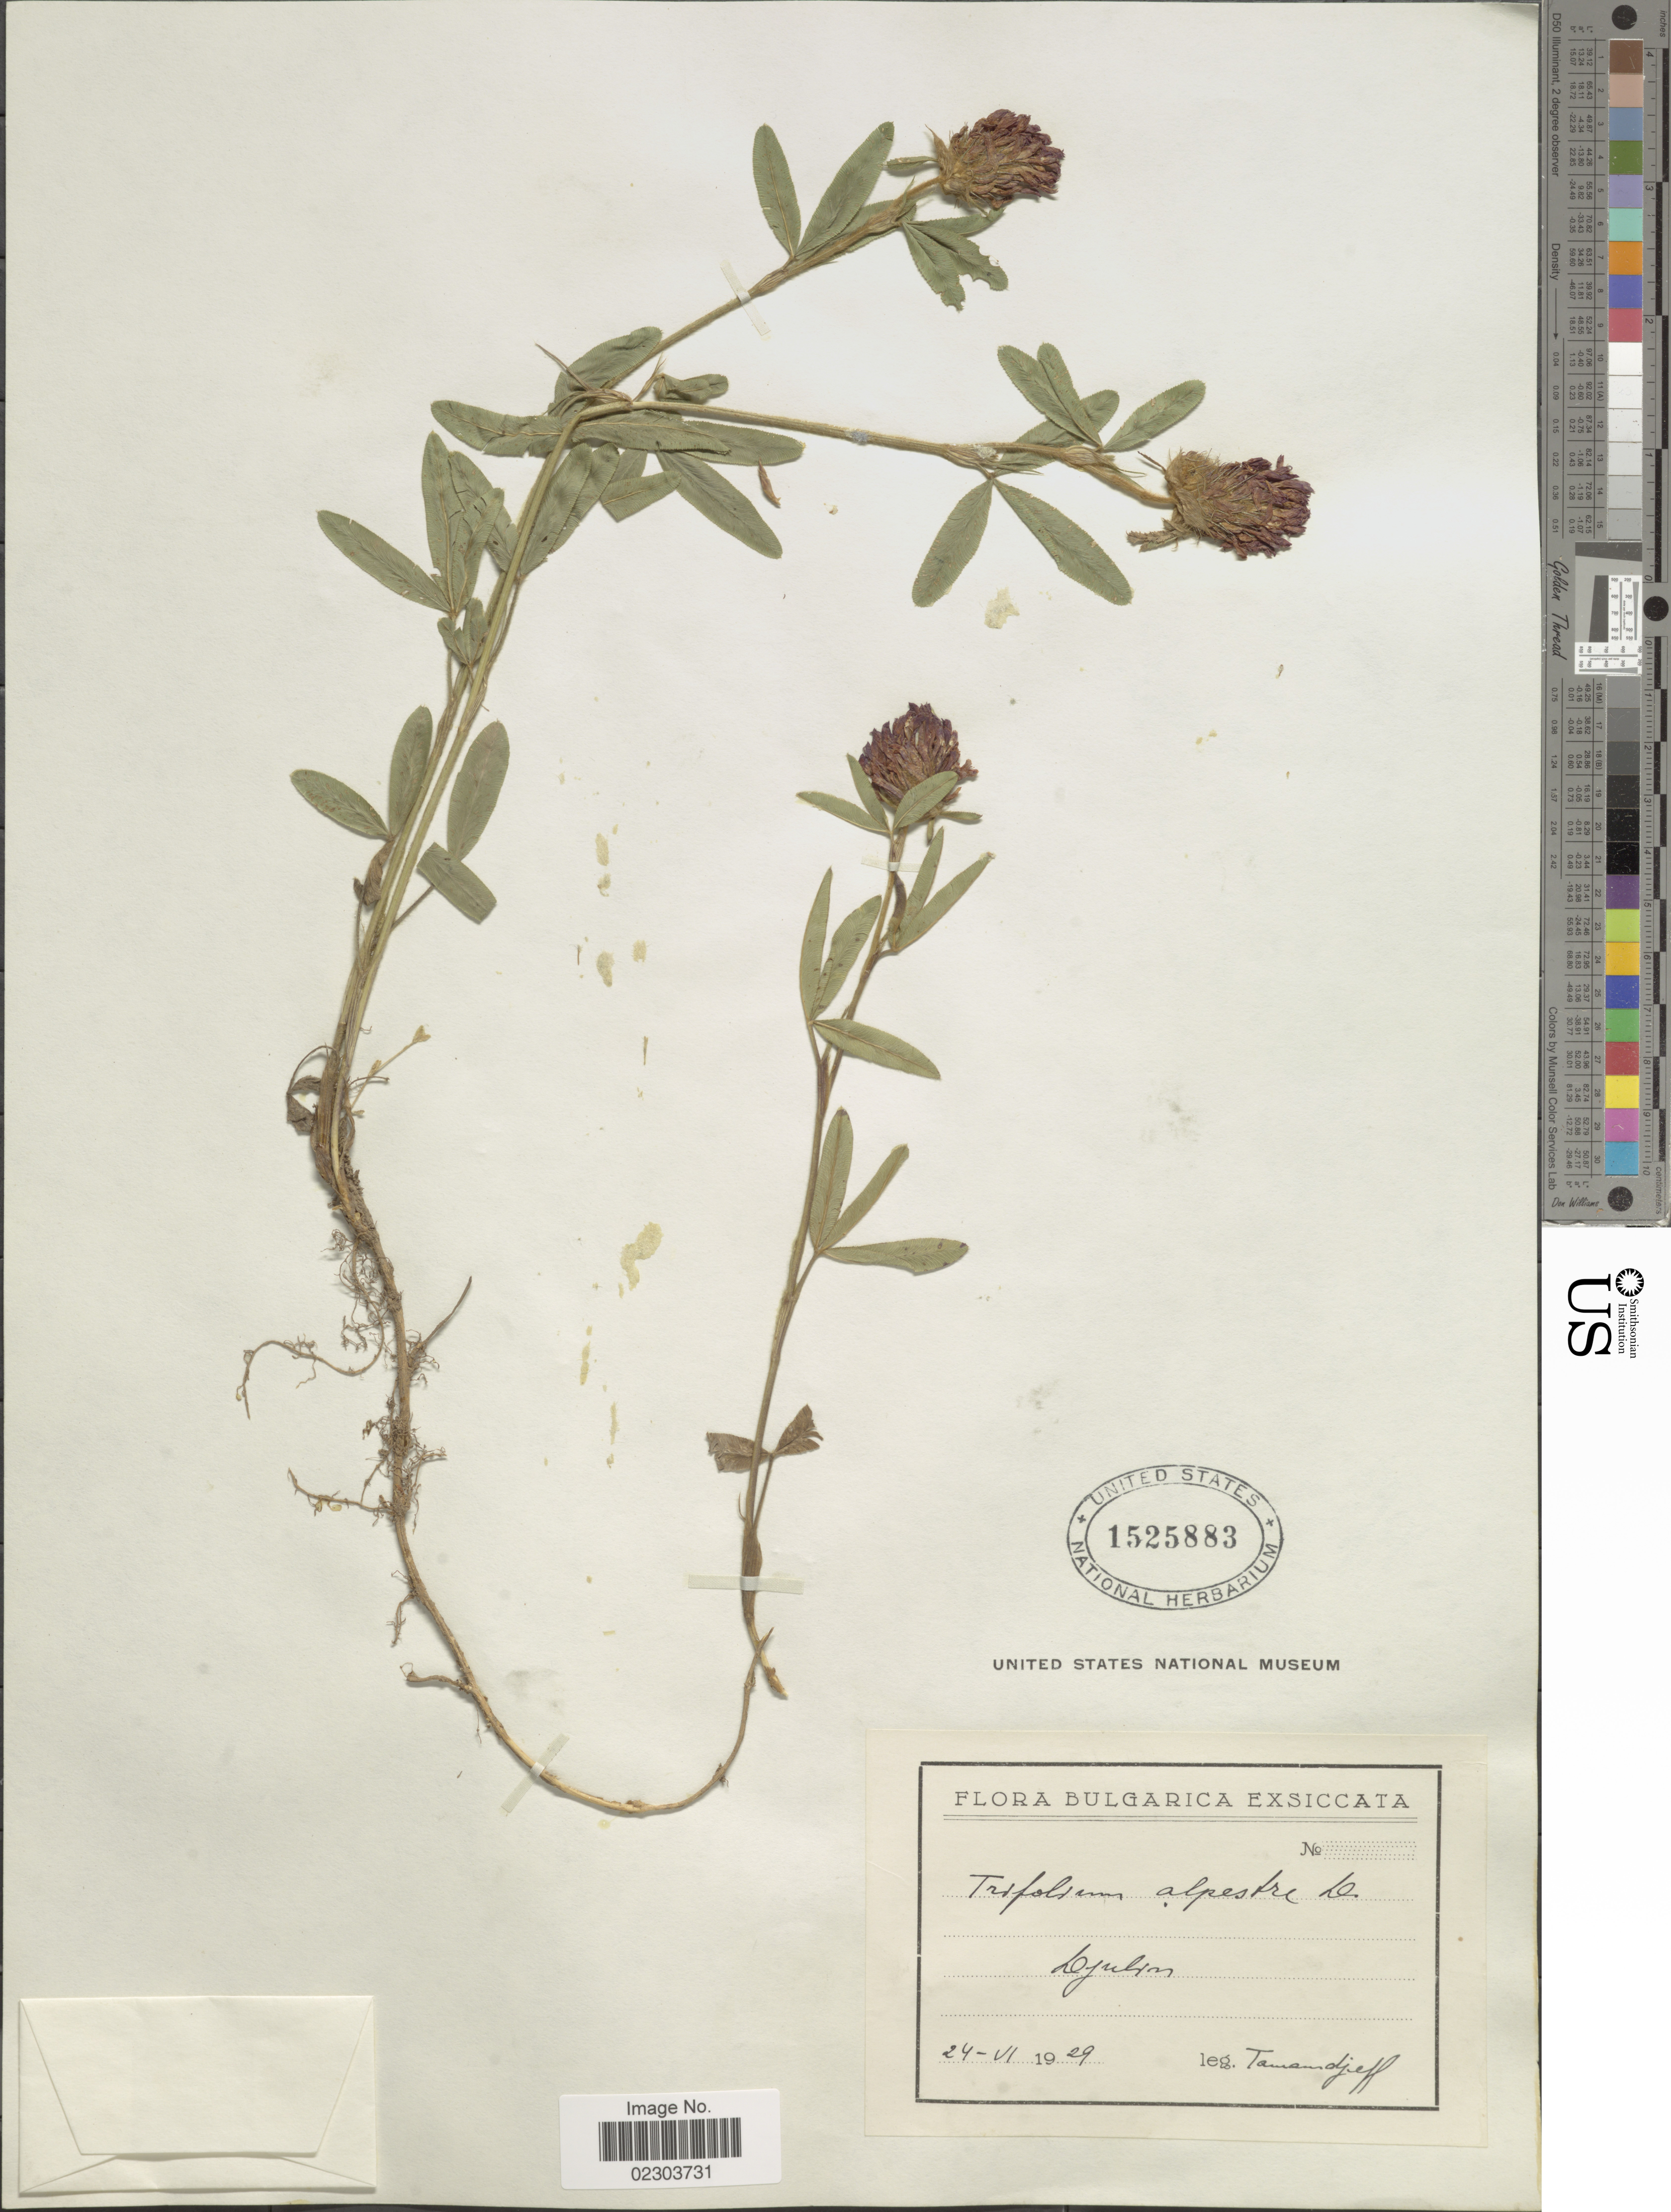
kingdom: Plantae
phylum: Tracheophyta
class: Magnoliopsida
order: Fabales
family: Fabaceae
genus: Trifolium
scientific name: Trifolium alpestre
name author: L.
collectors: -. Tamandjeff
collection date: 1929-06-24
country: Bulgaria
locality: Bulgarica, Djulin [interpreted]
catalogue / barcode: US 1525883